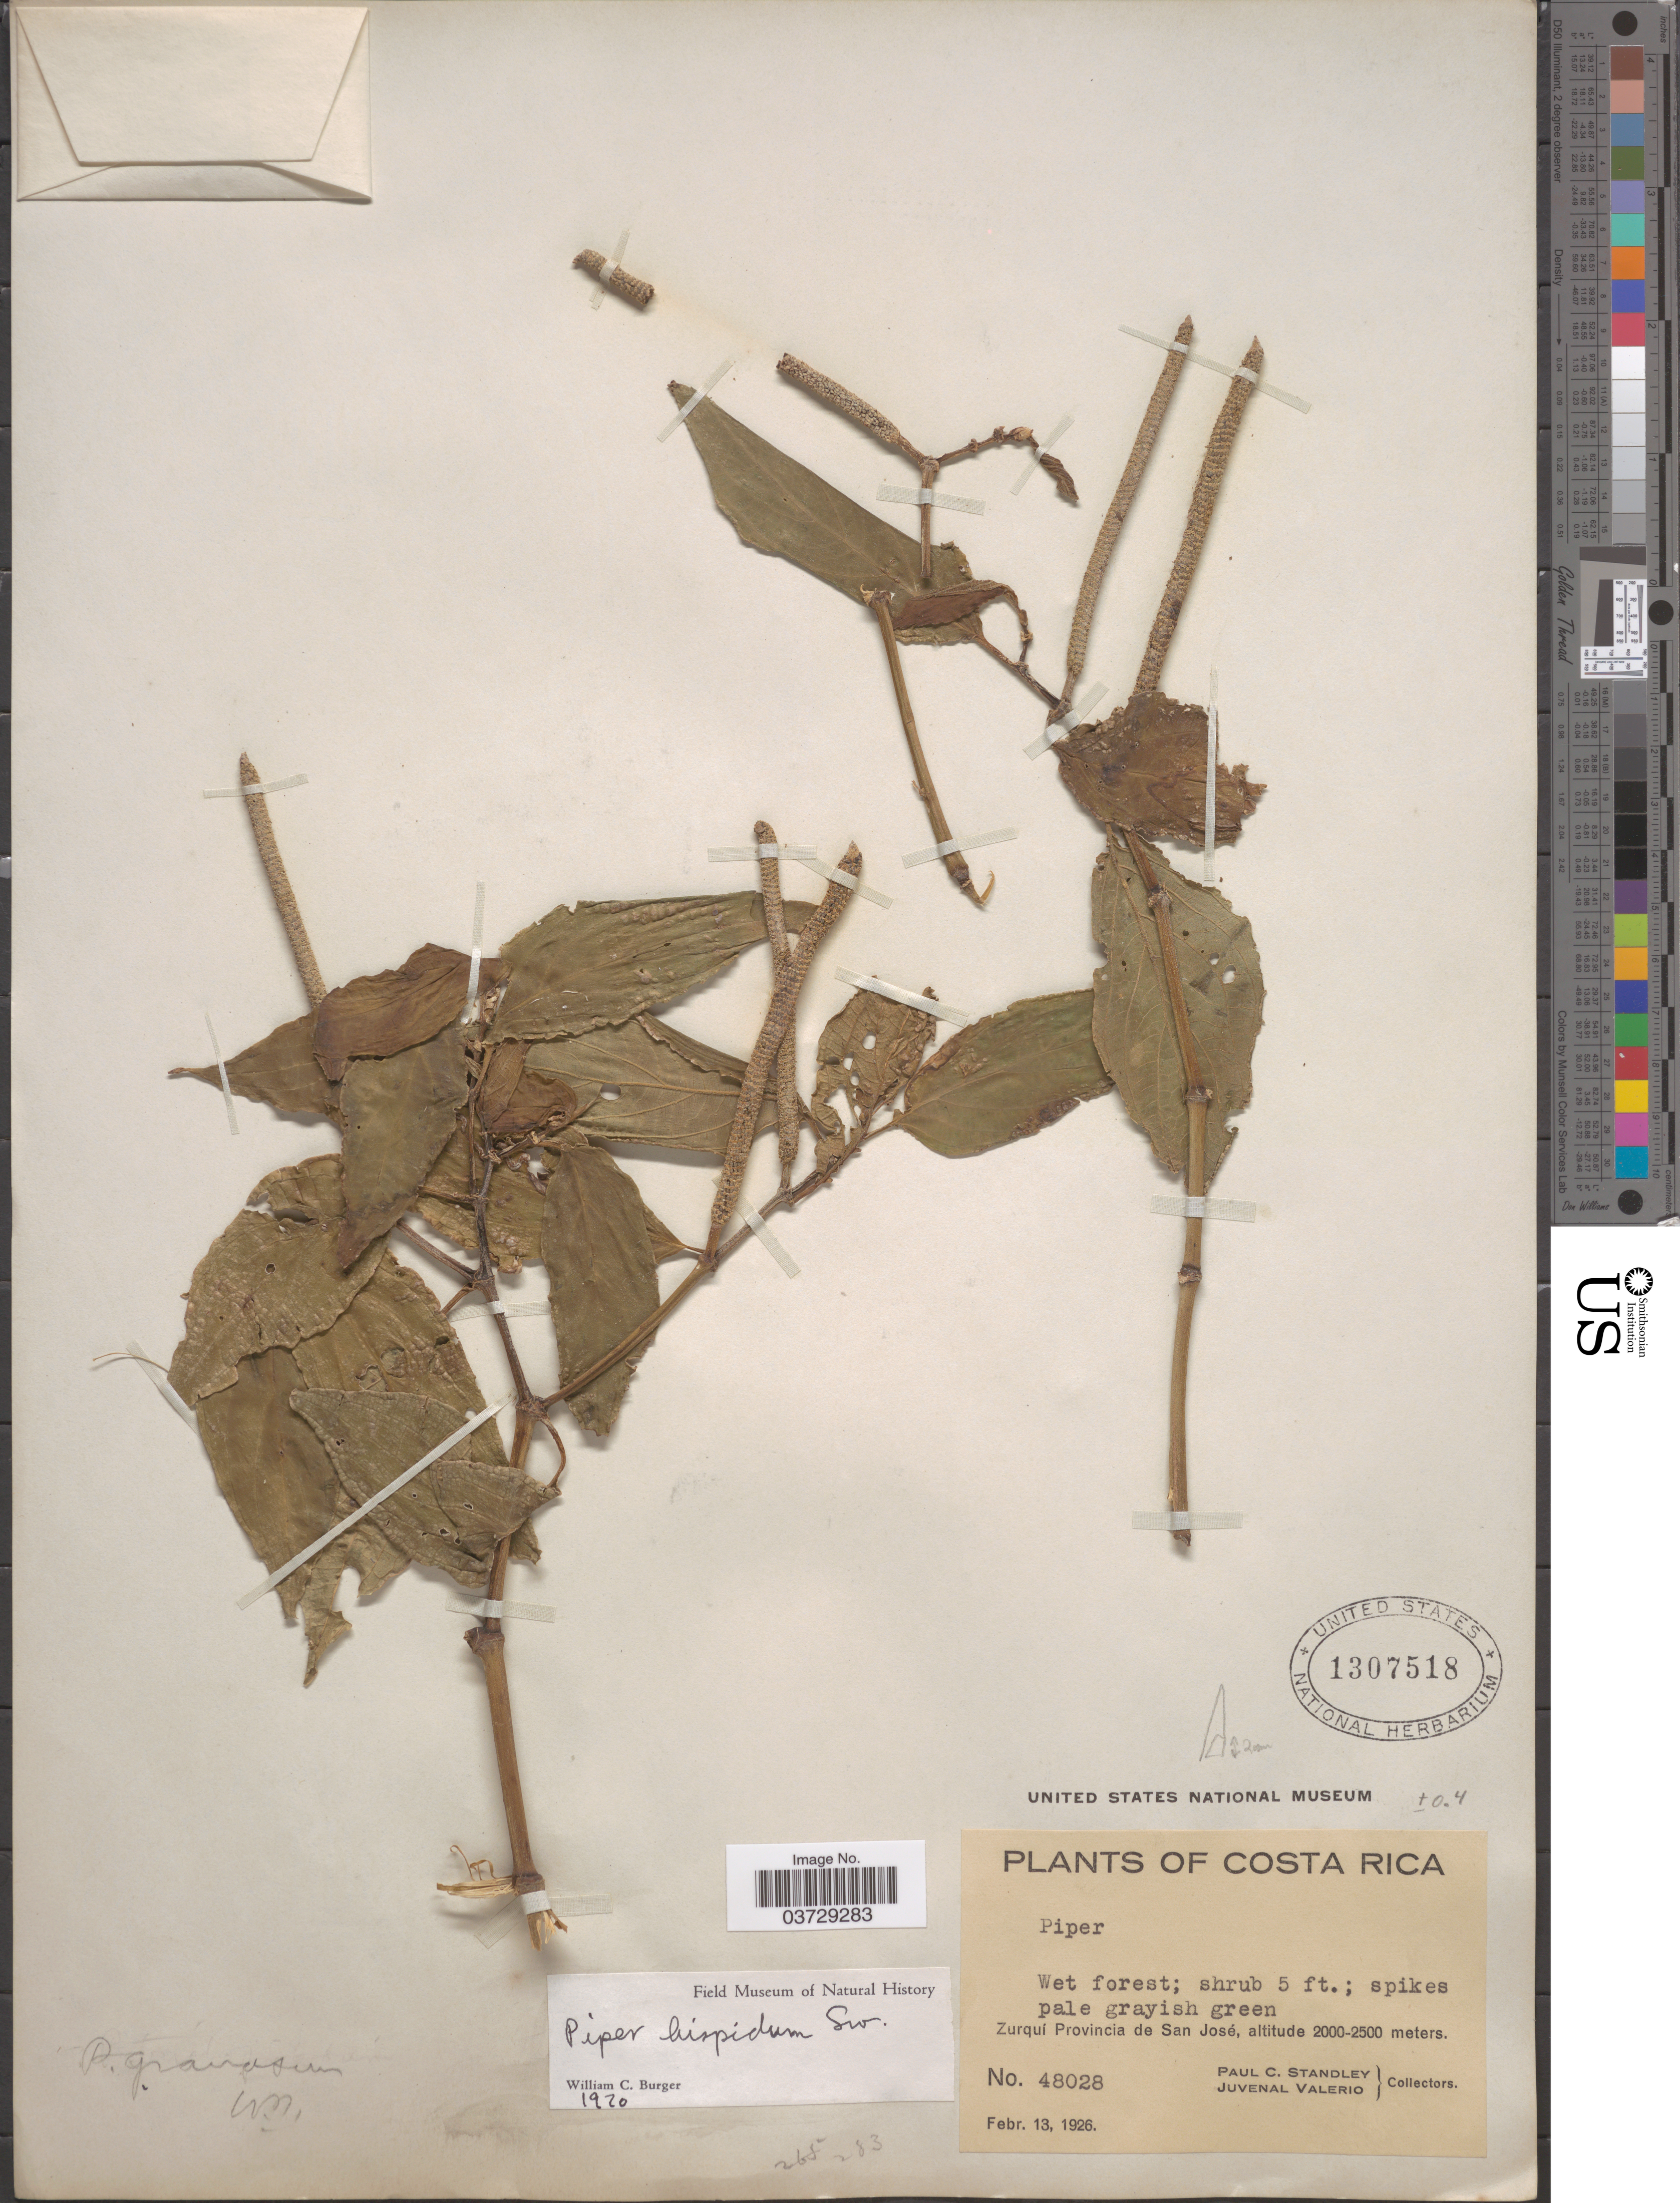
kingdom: Plantae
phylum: Tracheophyta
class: Magnoliopsida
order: Piperales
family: Piperaceae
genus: Piper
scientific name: Piper hispidum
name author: Sw.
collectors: P. C. Standley & J. Valerio R.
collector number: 48028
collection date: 1926-02-13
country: Costa Rica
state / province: San José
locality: Zurguí.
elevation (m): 2000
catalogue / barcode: US 1307518